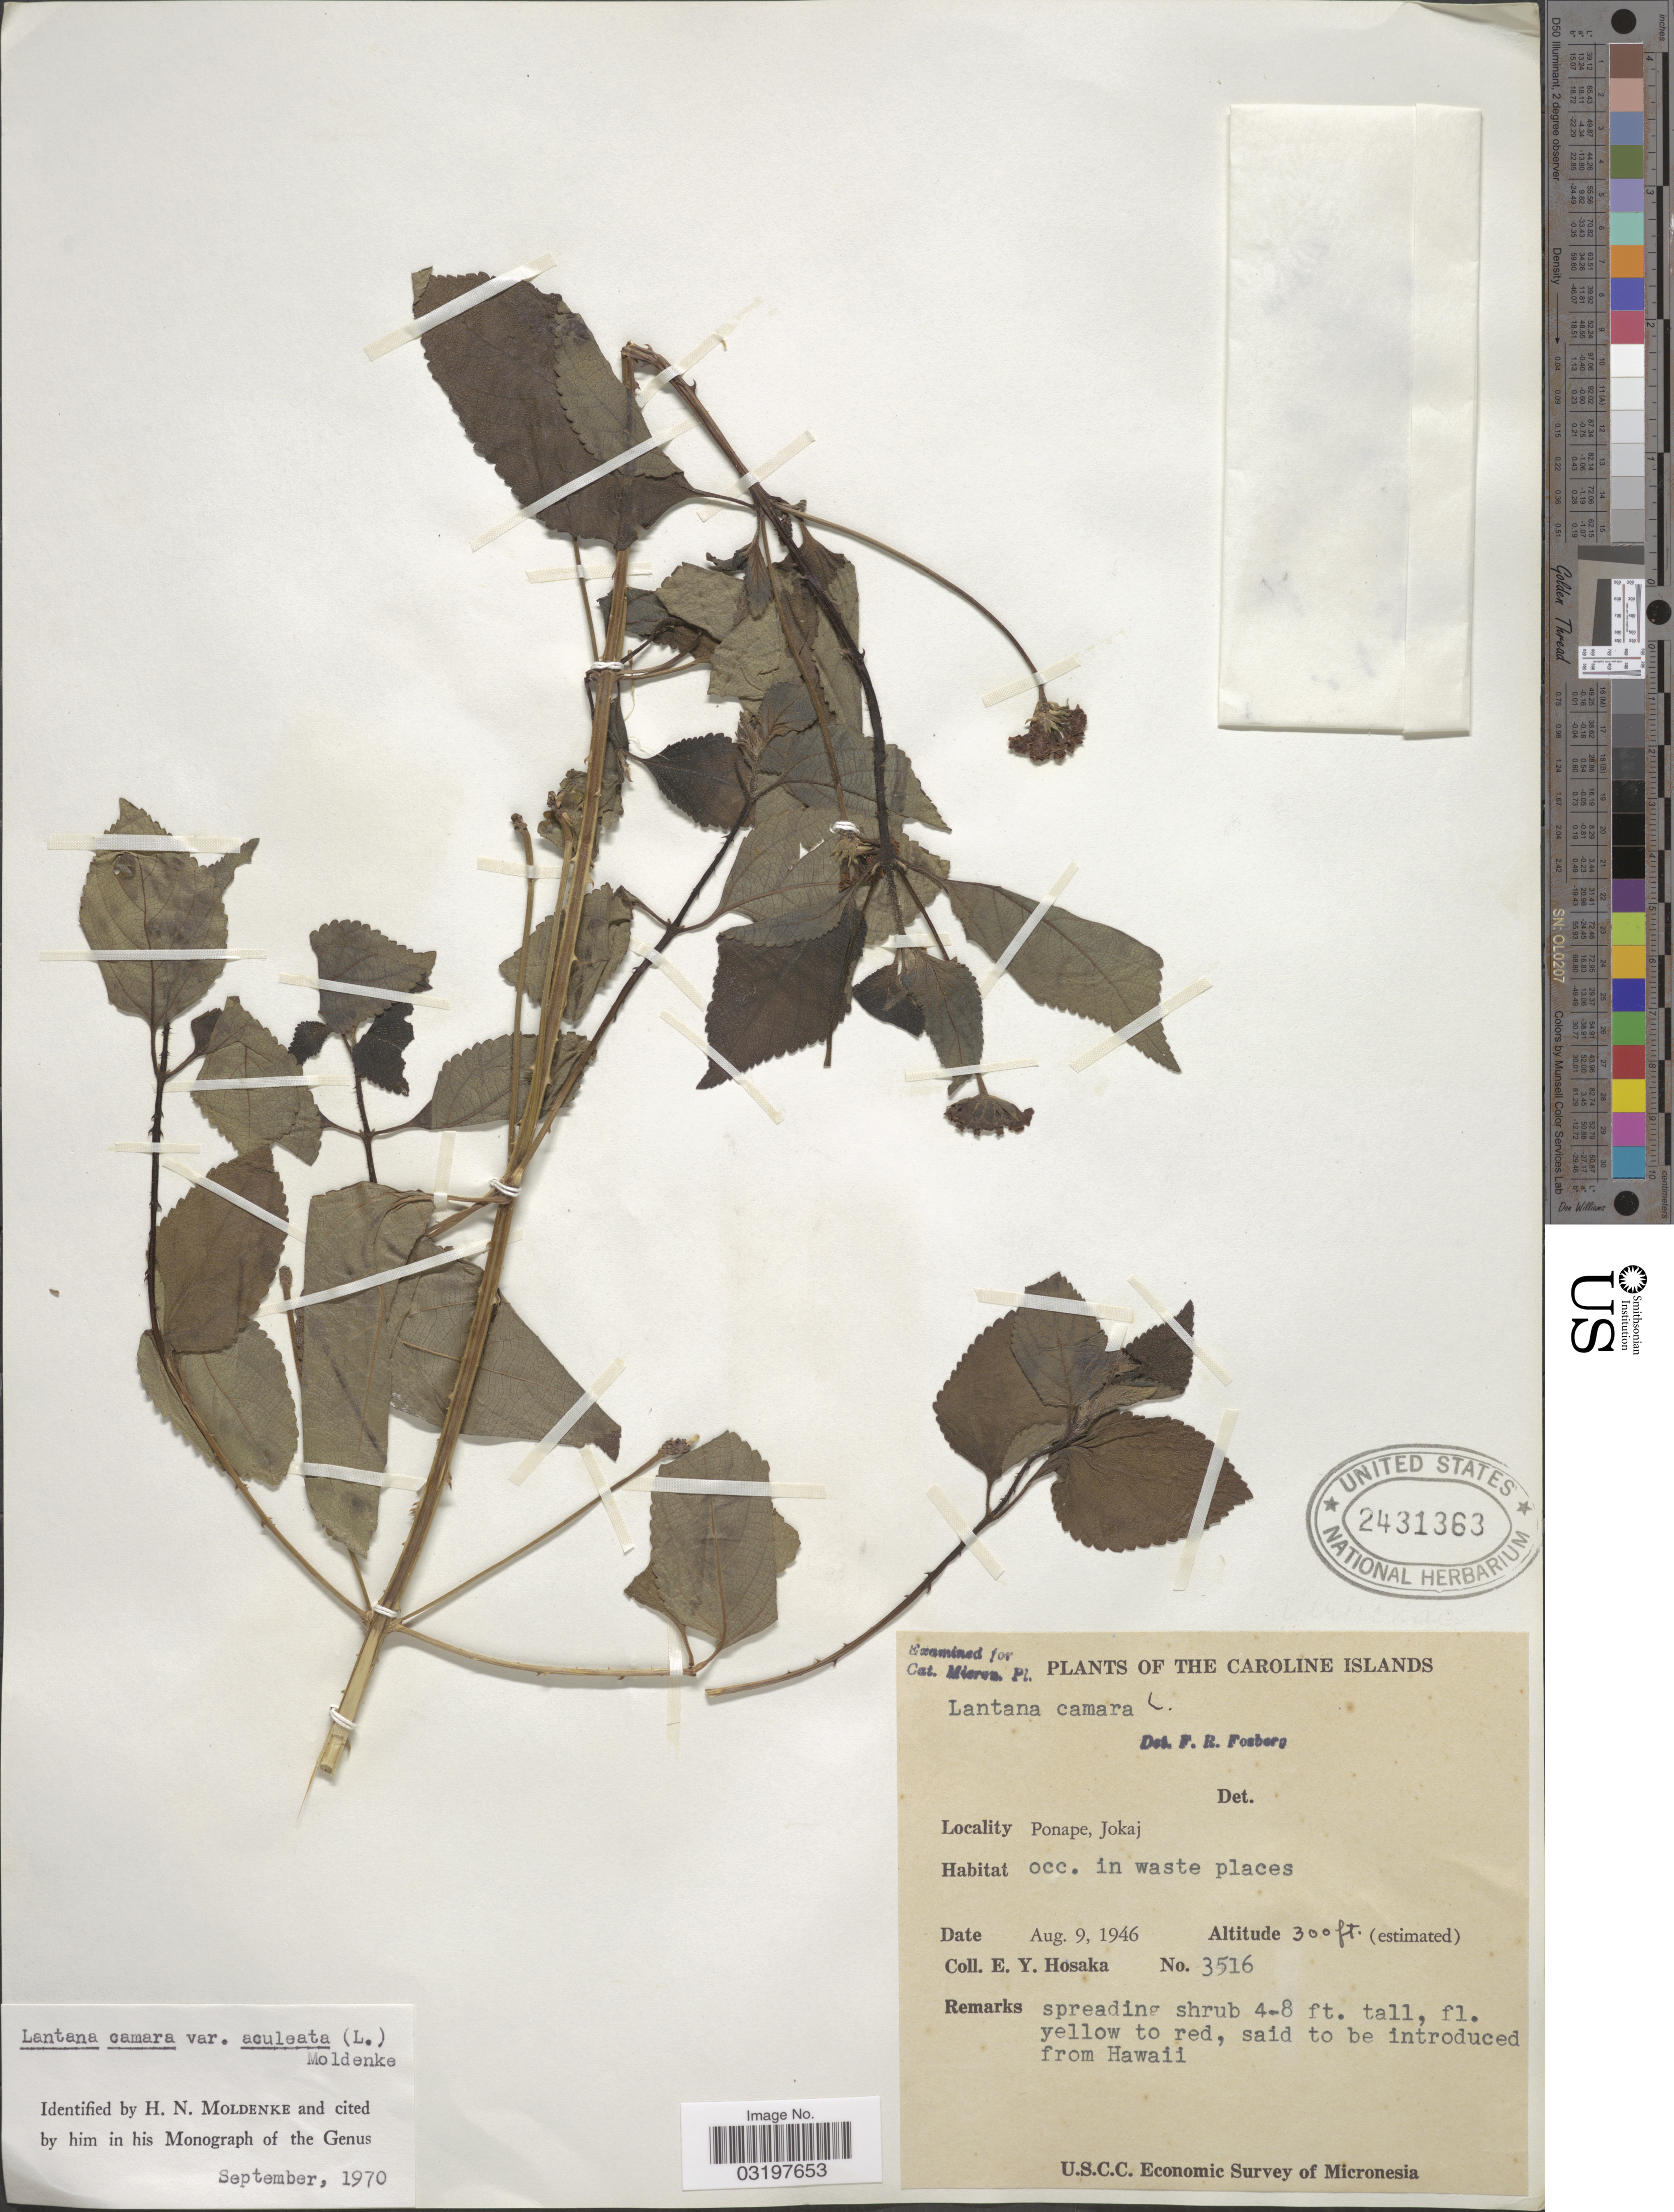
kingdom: Plantae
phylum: Tracheophyta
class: Magnoliopsida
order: Lamiales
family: Verbenaceae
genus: Lantana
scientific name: Lantana camara var. aculeata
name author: (L.) Moldenke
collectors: E. Y. Hosaka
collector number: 3516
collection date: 1946-08-09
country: Micronesia, Federated States of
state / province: Pohnpei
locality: The Caroline Islands. Ponape, Jokaj.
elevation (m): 91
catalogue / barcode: US 2431363